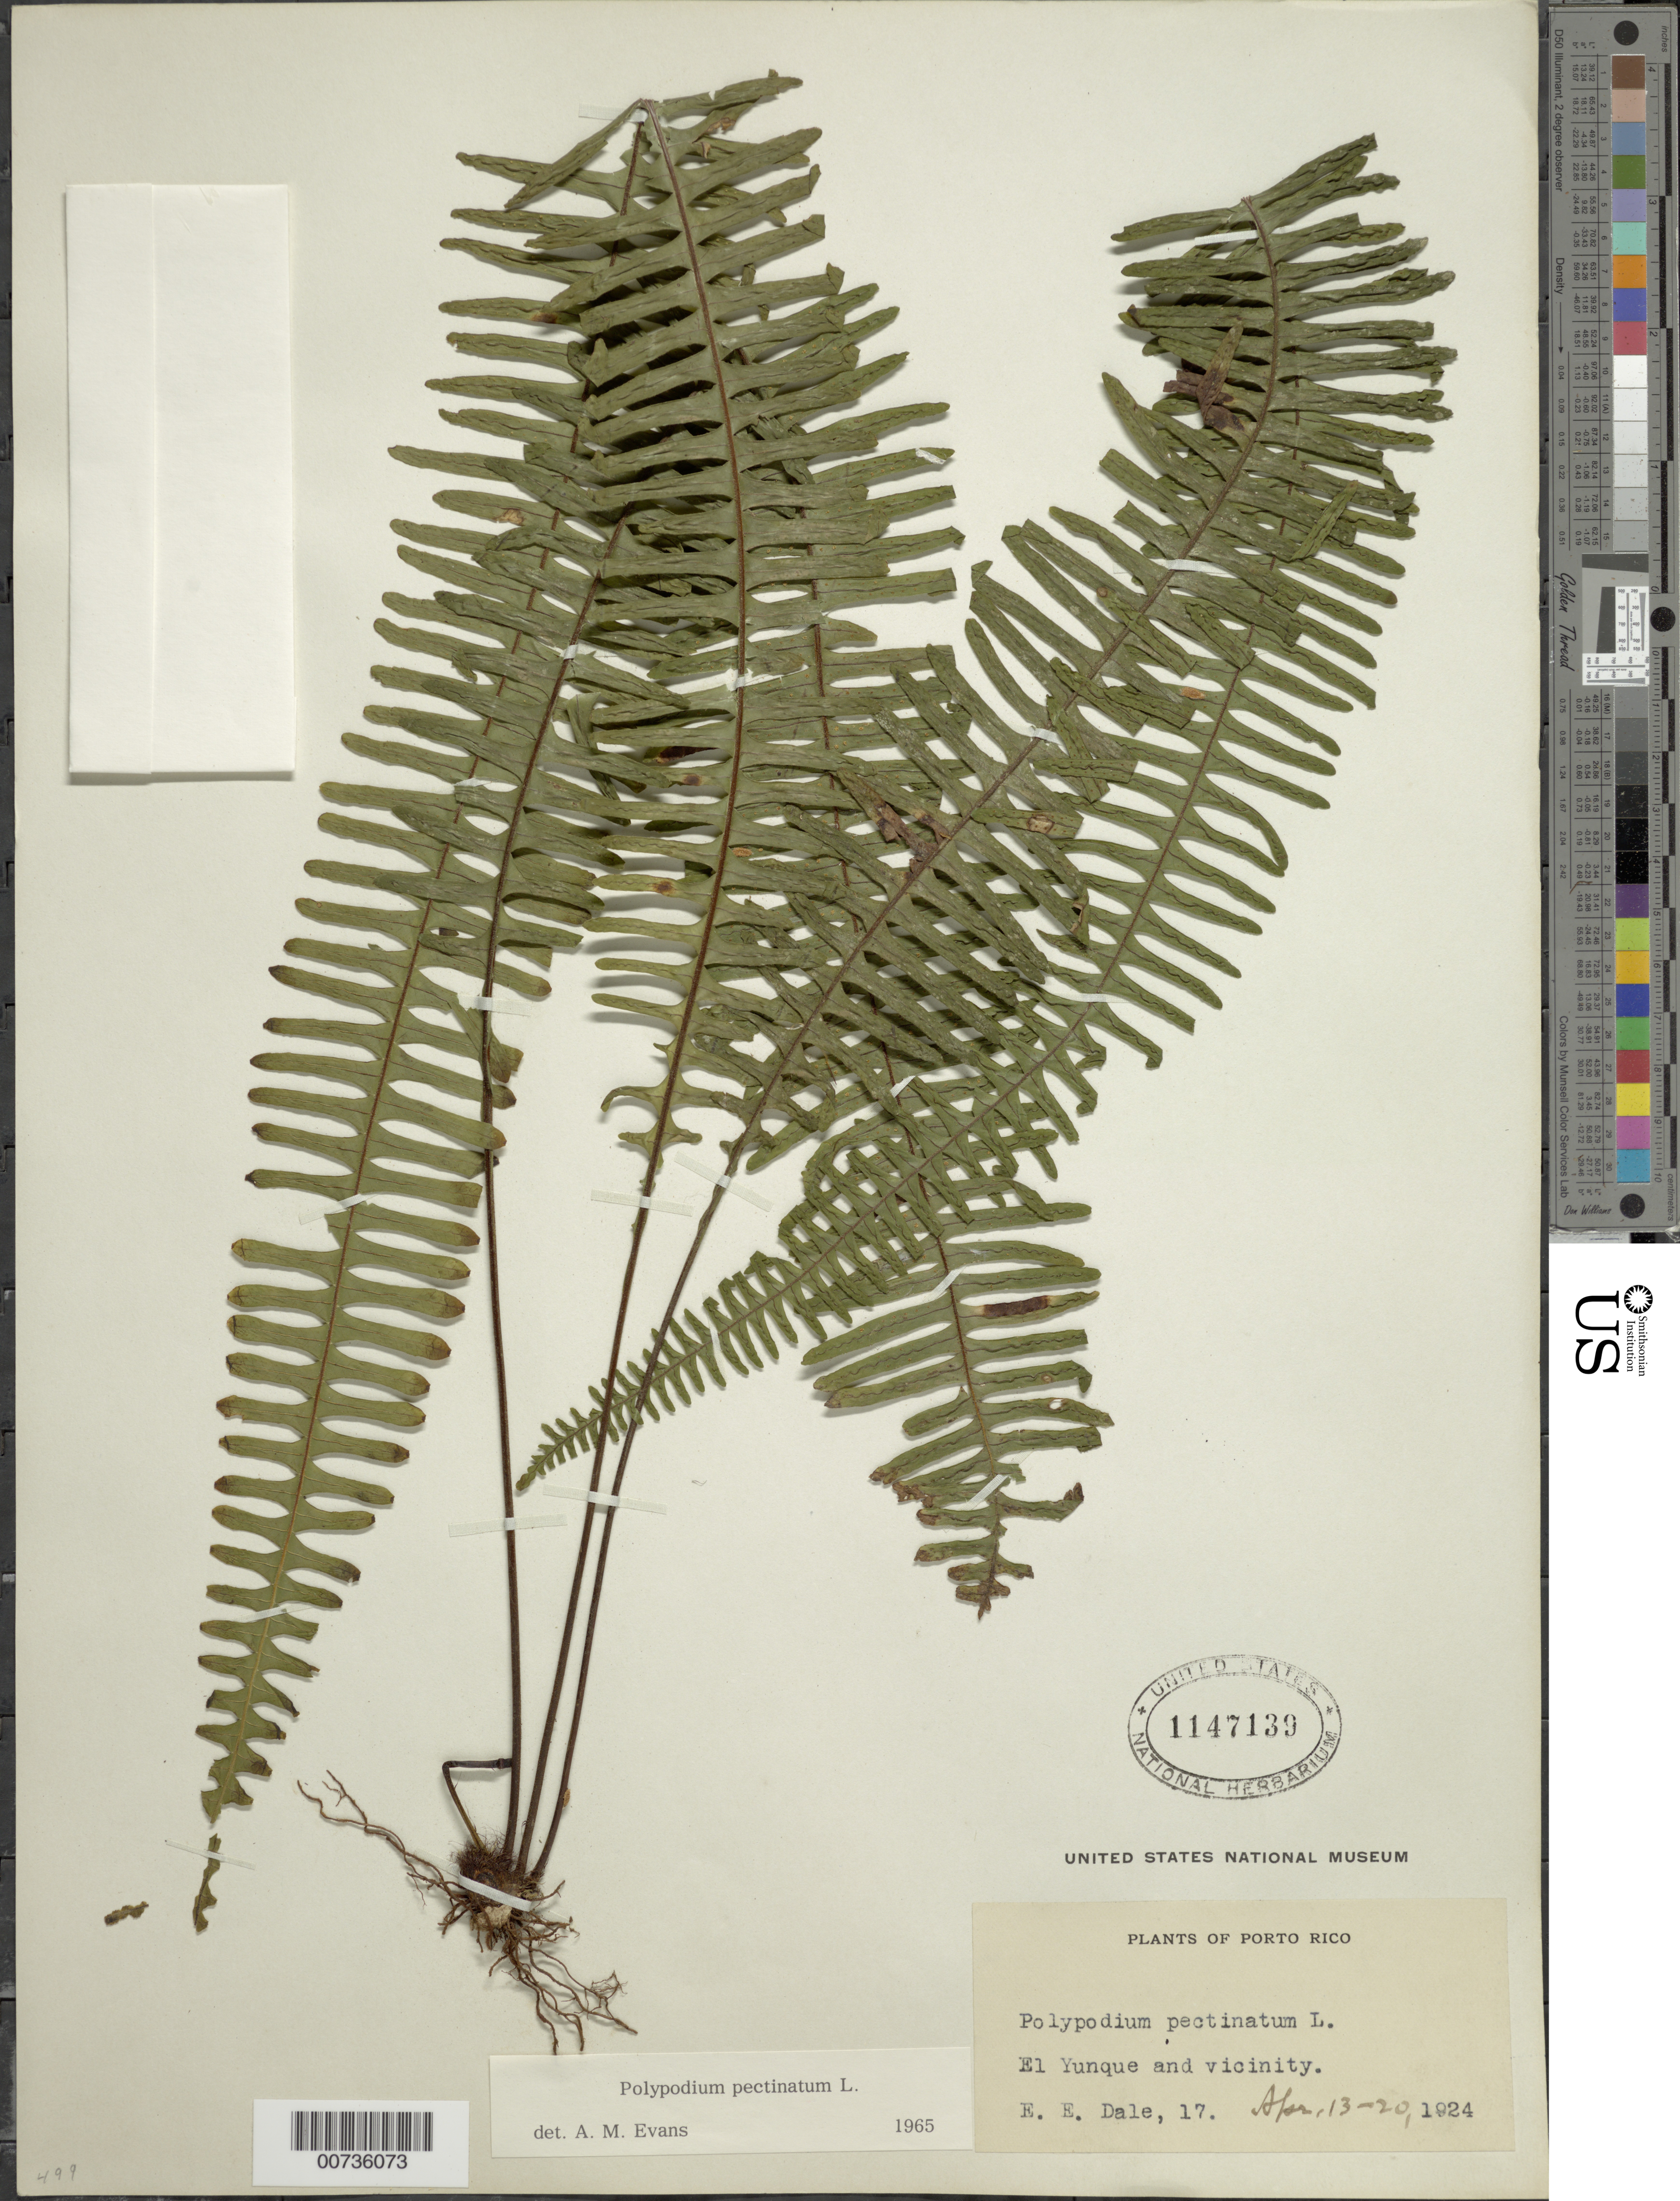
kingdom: Plantae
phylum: Tracheophyta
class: Polypodiopsida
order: Polypodiales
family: Polypodiaceae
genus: Pecluma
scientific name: Pecluma pectinata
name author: (L.) M.G. Price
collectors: E. Dale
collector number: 17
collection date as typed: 13 Apr 1924 to 20 Apr 1924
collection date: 1924-04-13/1924-04-20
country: Puerto Rico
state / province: Río Grande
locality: El Yunque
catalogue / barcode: US 1147139